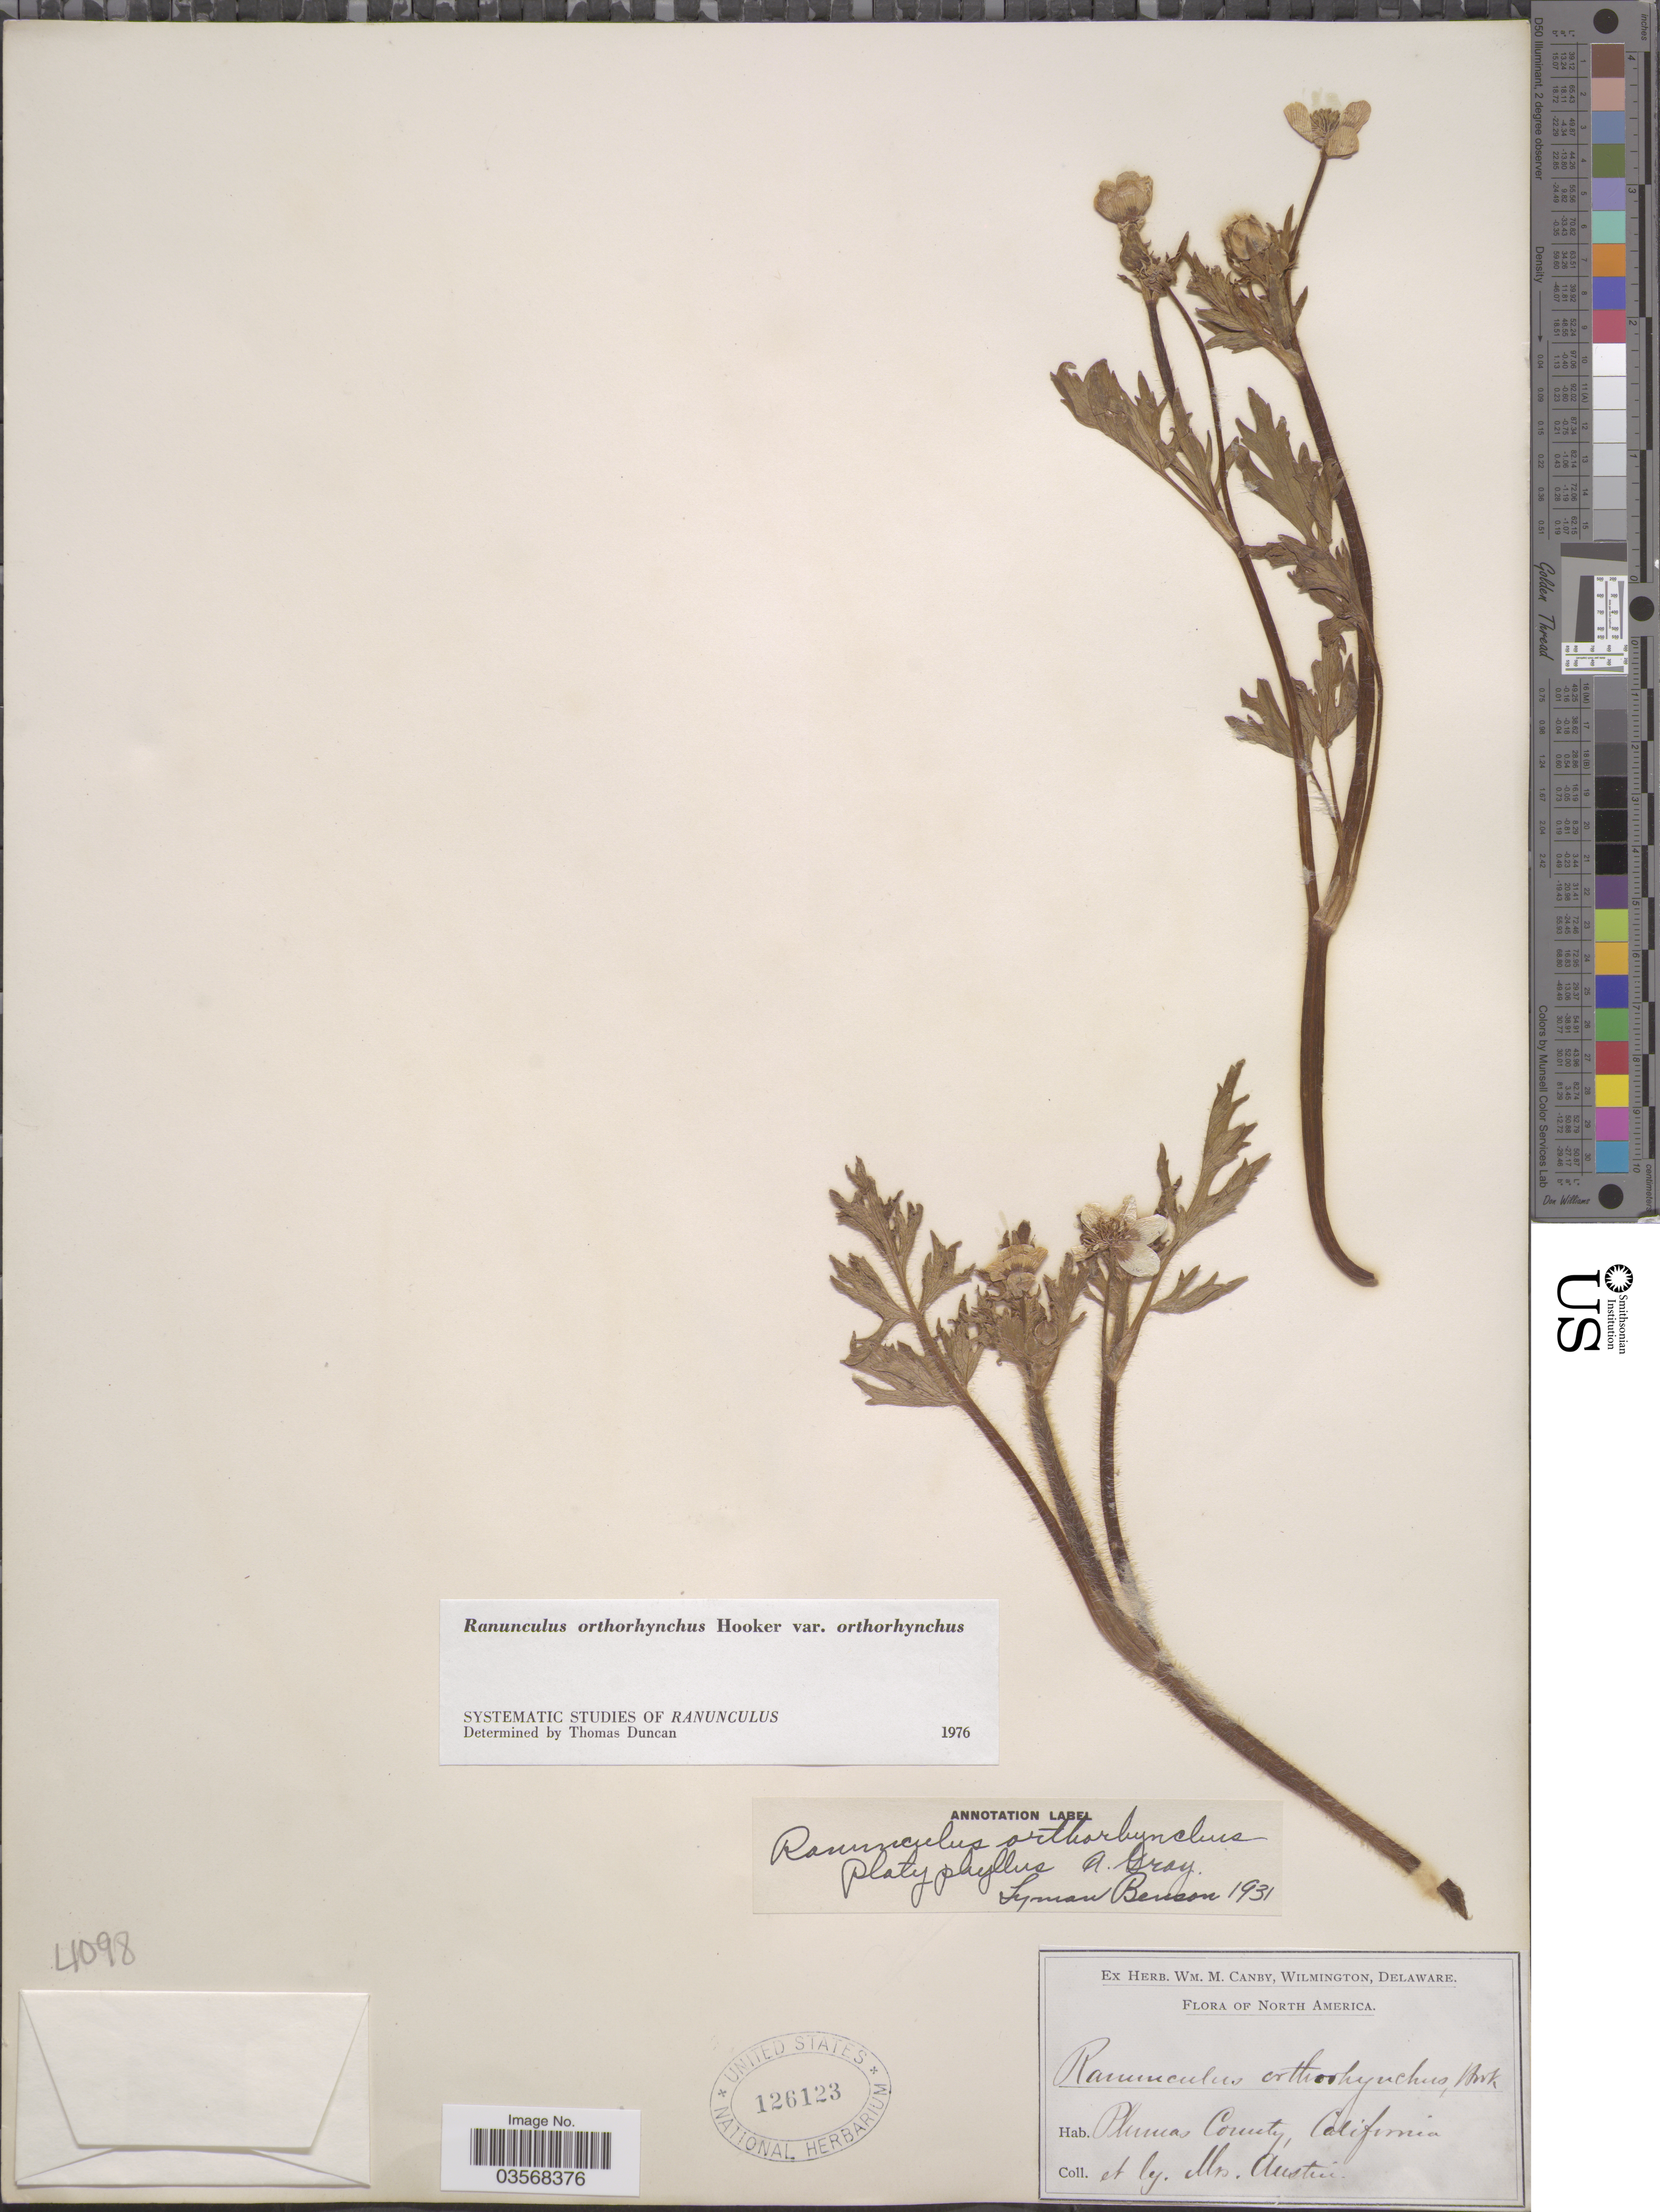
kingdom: Plantae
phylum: Tracheophyta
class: Magnoliopsida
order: Ranunculales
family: Ranunculaceae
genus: Ranunculus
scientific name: Ranunculus orthorhynchus var. orthorhynchus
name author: Hook.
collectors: Austin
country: United States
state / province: California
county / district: Plumas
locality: Plumas County.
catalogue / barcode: US 126123